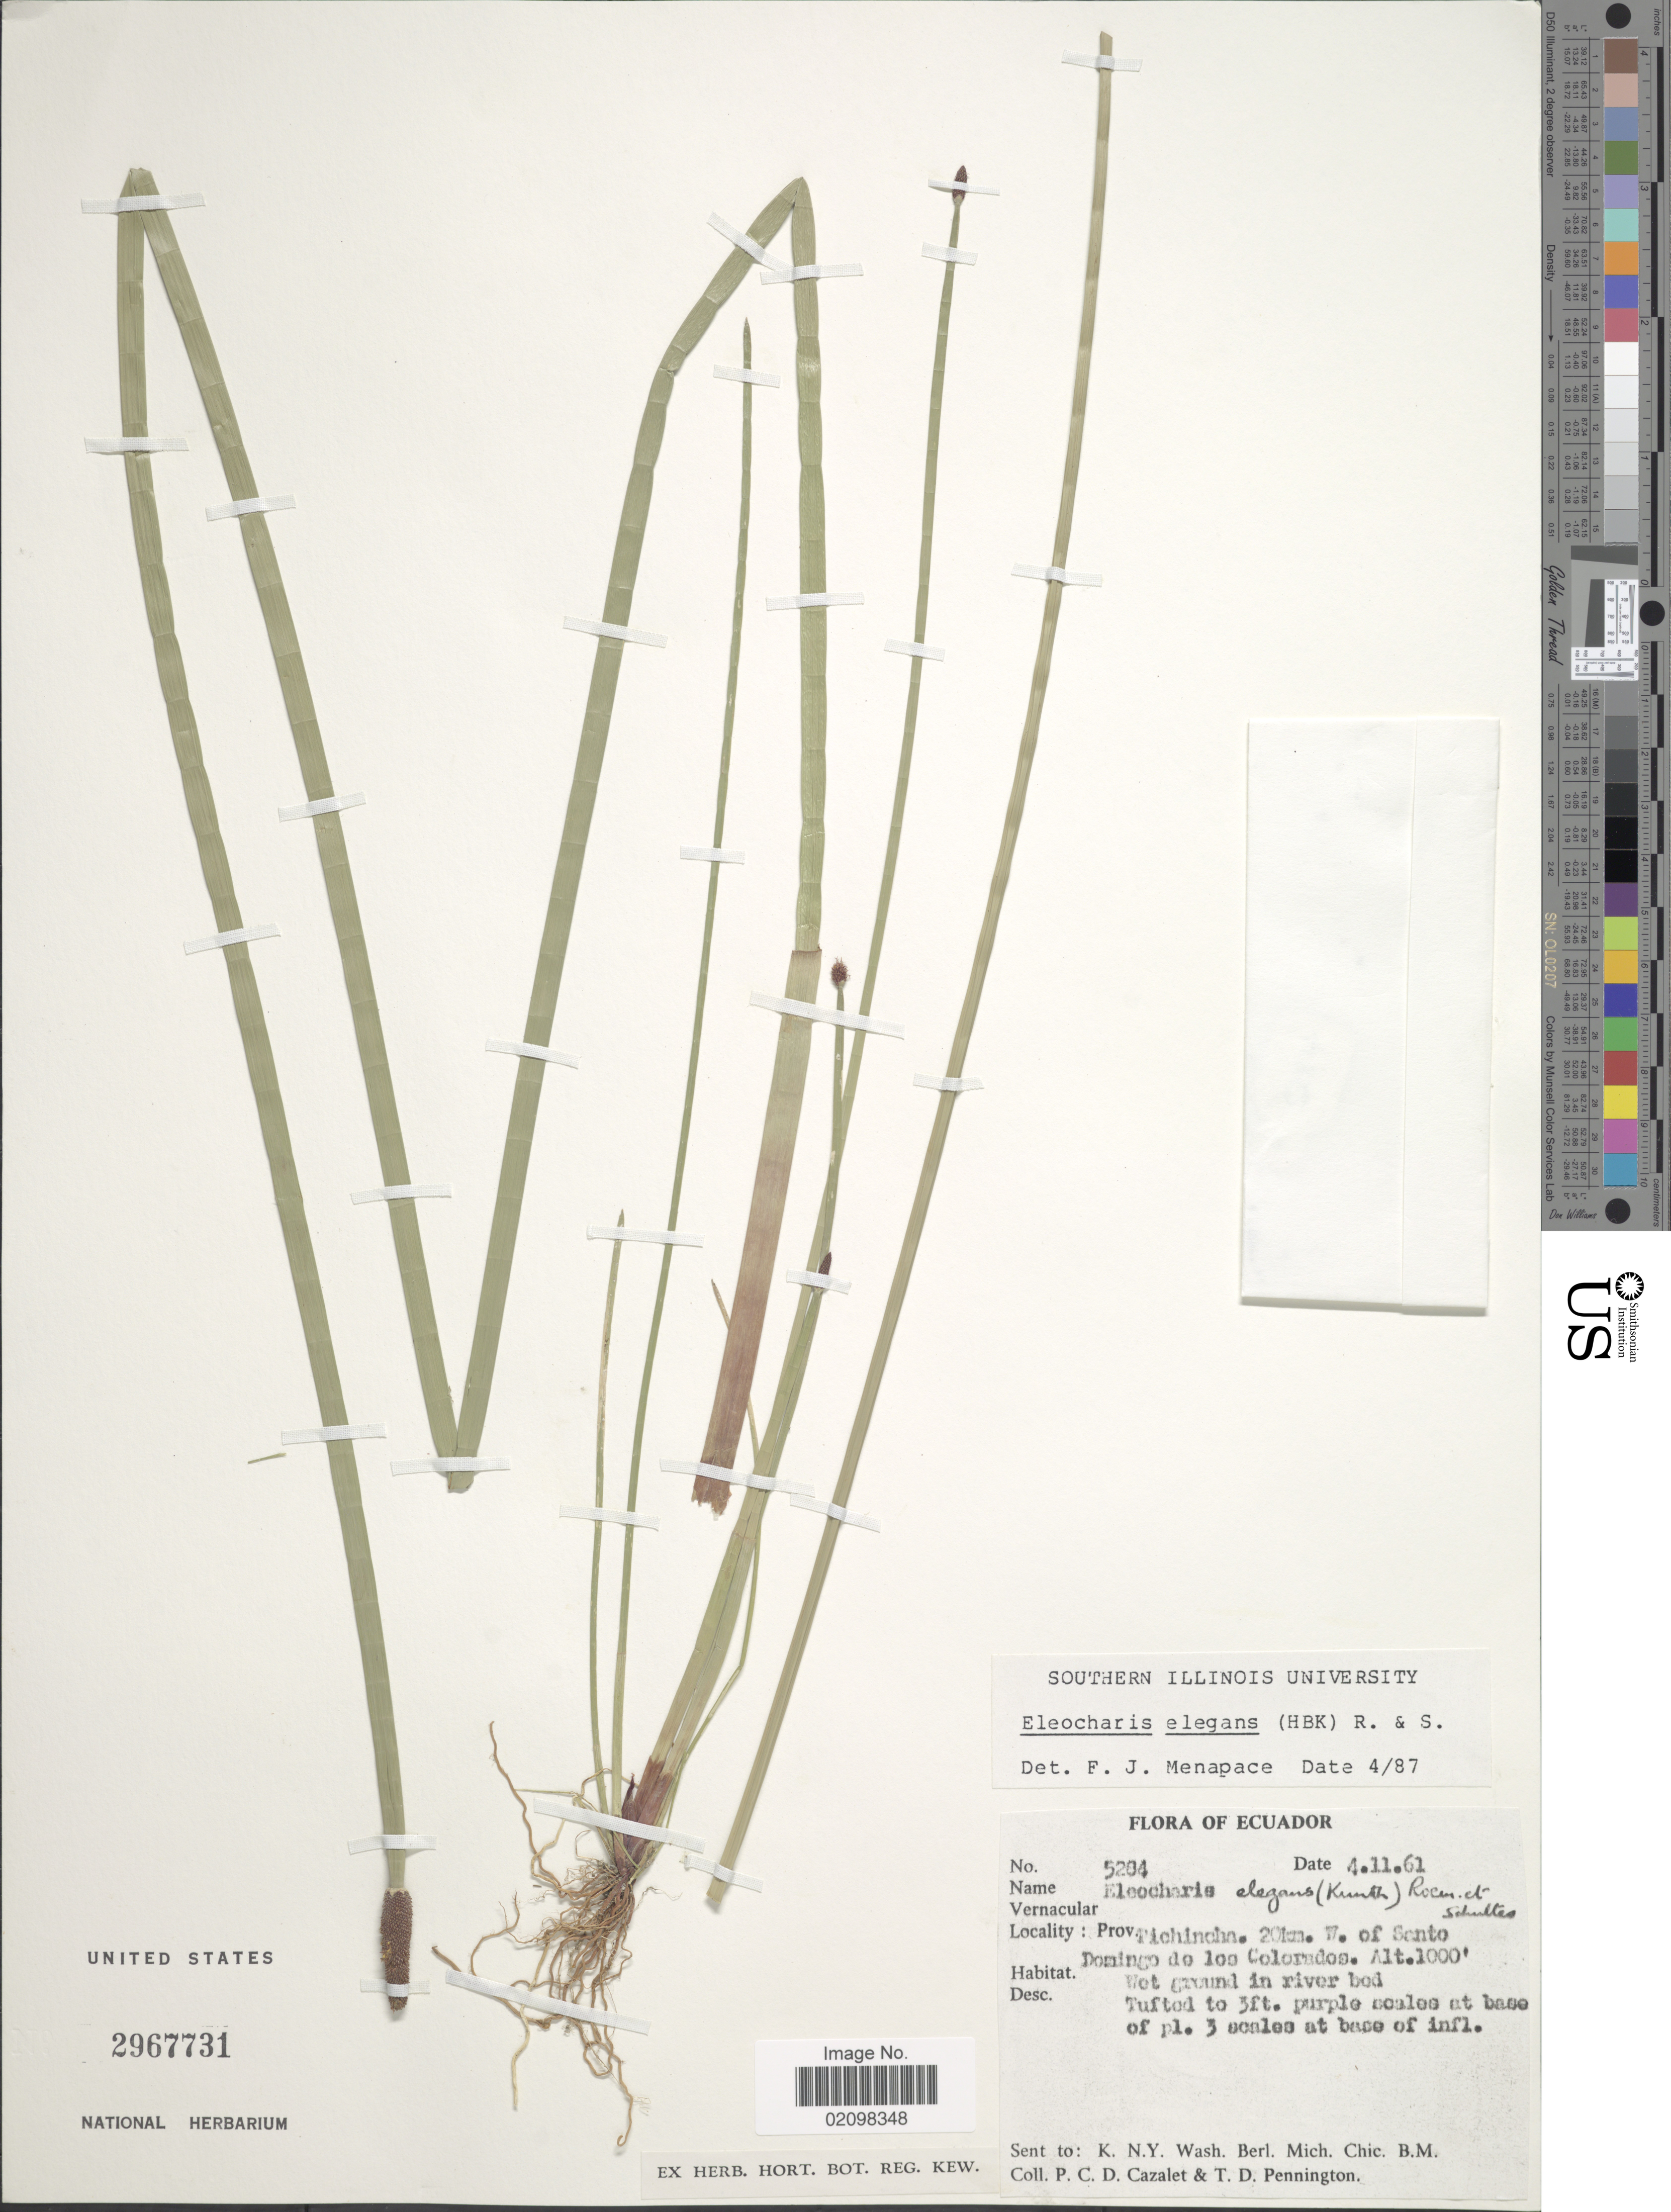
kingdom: Plantae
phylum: Tracheophyta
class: Liliopsida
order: Poales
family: Cyperaceae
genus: Eleocharis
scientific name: Eleocharis elegans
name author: (Kunth) Roem. & Schult.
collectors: P. C. D. Cazalet & T. D. Pennington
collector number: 5284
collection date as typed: Transcribed d/m/y: 4/11/61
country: Ecuador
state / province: Pichincha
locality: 20km. W. of Santo Domingo de los Colorados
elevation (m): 305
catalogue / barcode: US 2967731